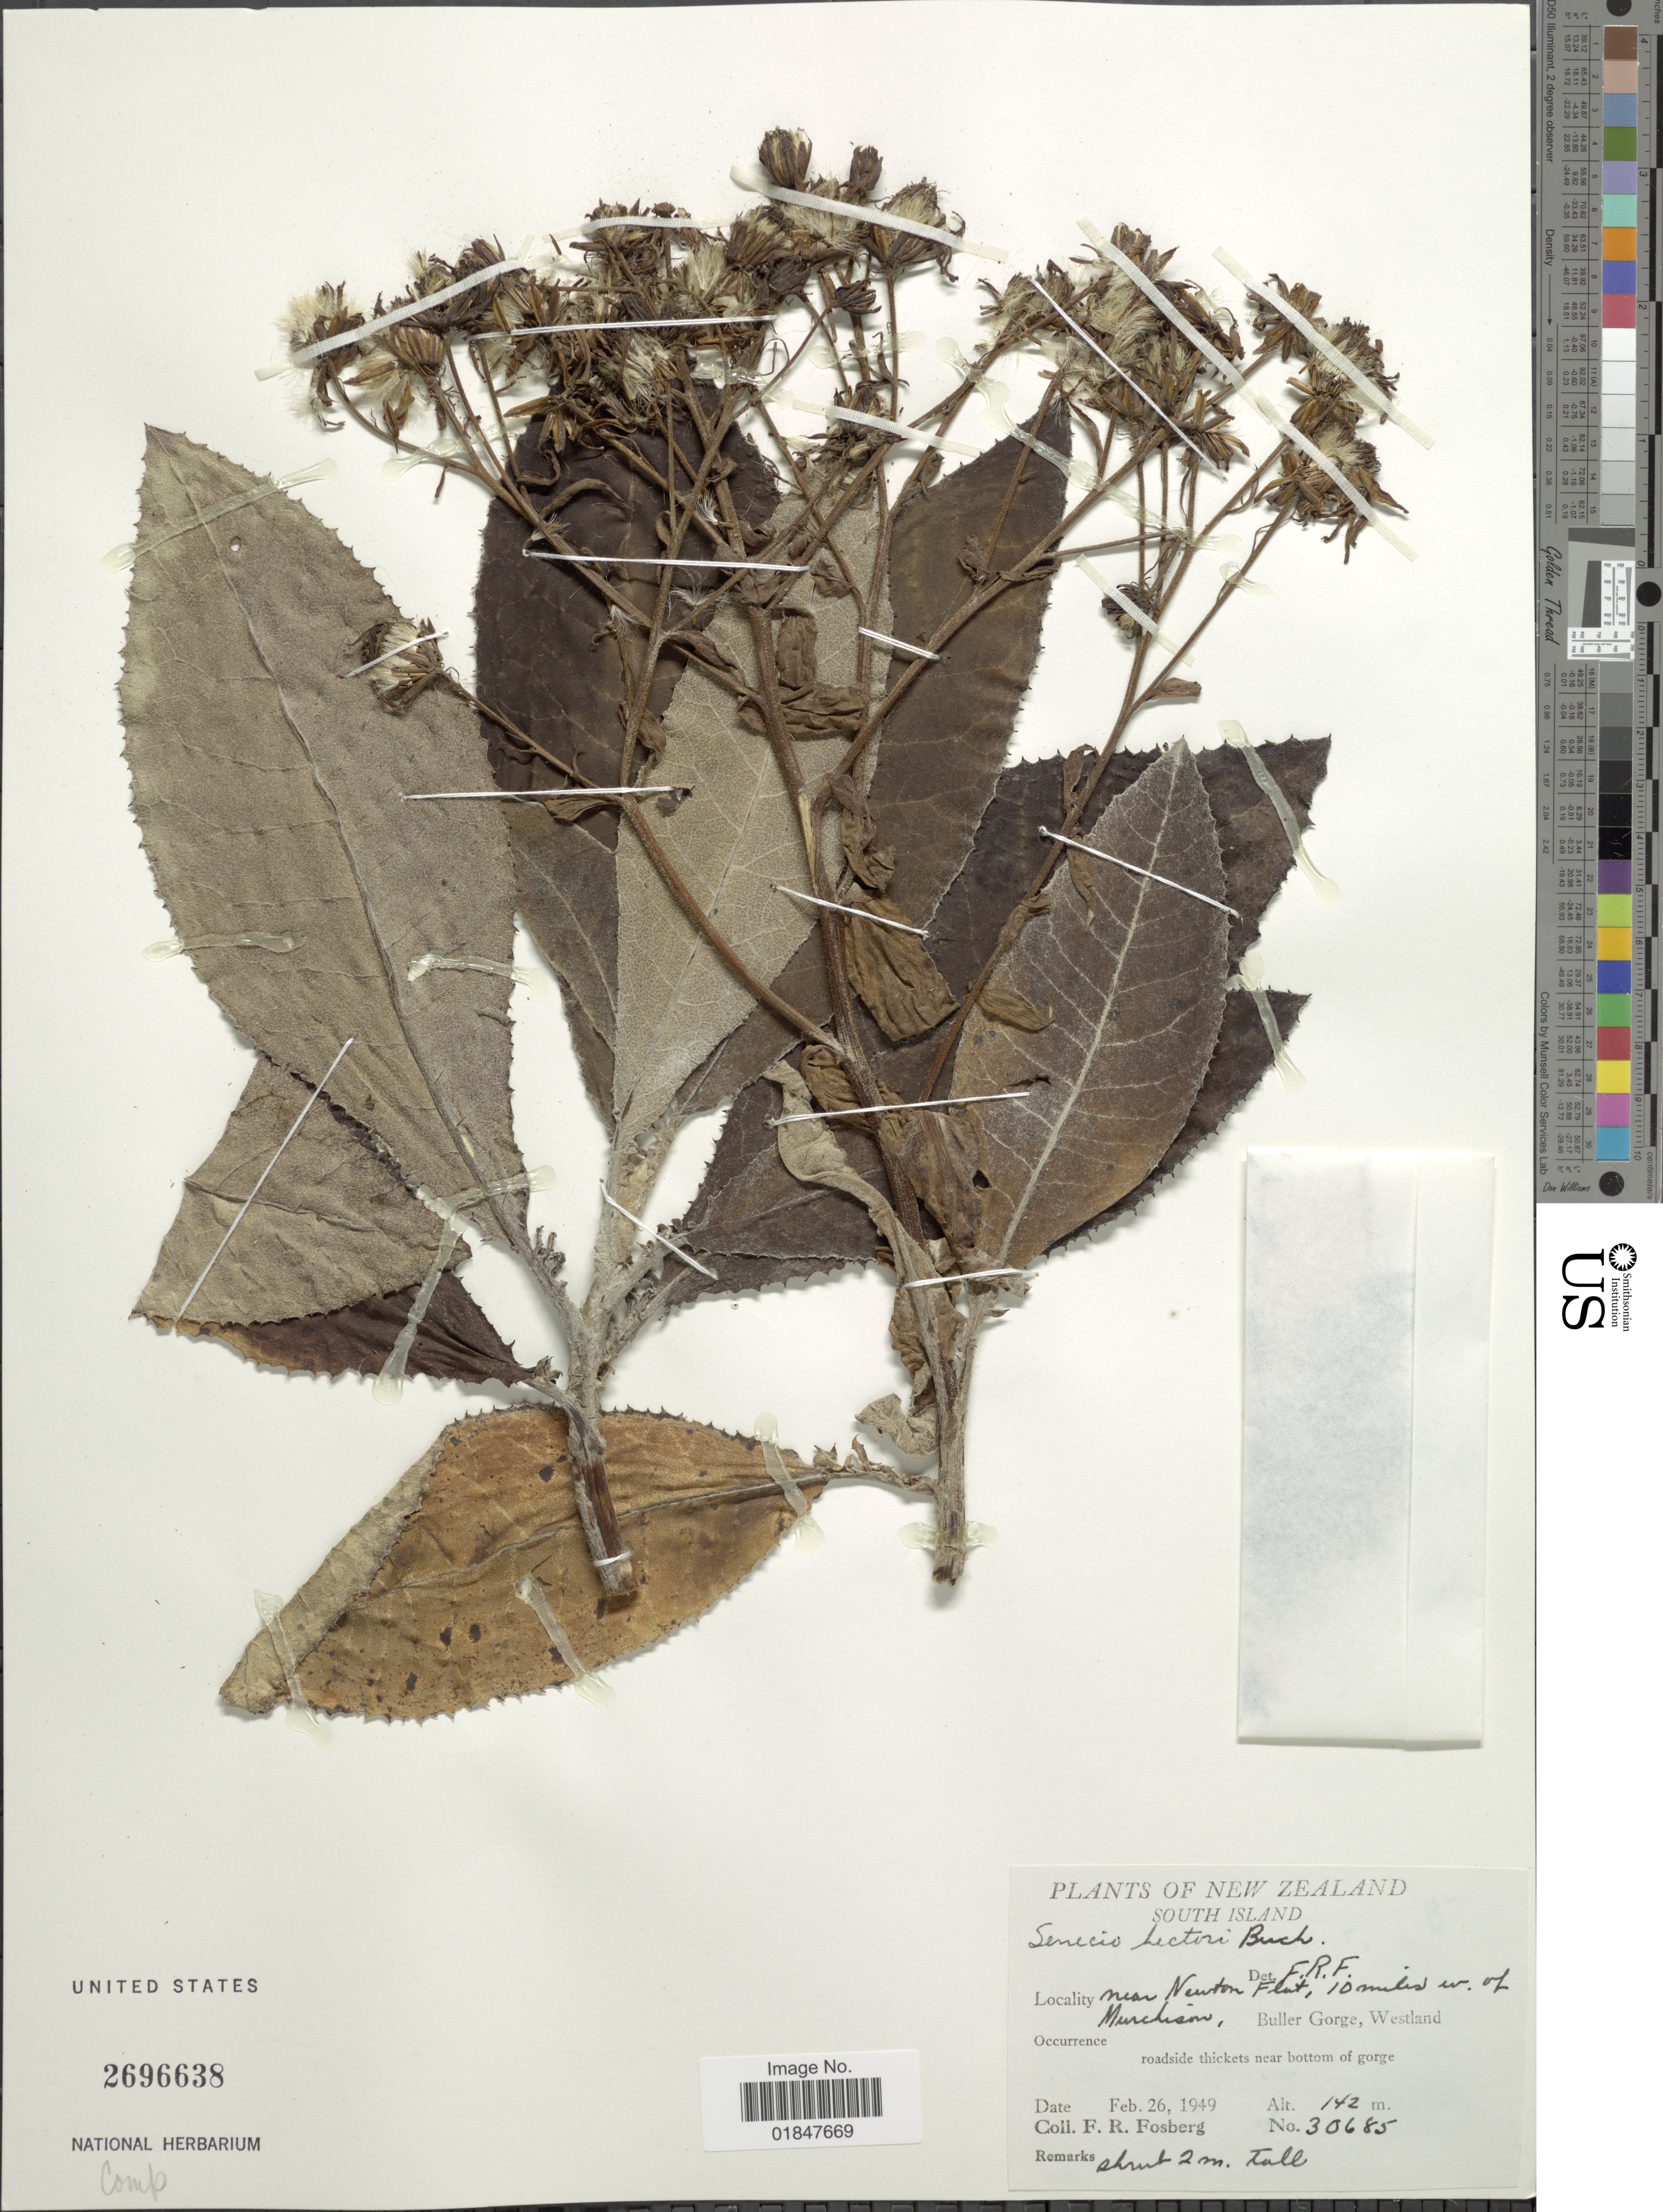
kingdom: Plantae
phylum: Tracheophyta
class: Magnoliopsida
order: Asterales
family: Asteraceae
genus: Brachyglottis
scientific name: Brachyglottis hectori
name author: (Buchanan) B. Nord.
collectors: F. R. Fosberg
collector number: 30685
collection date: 1949-02-26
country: New Zealand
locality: Near Newton Flat, 10 miles w of Murchison, Buller Gorge, Westland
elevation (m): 142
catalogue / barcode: US 2696638